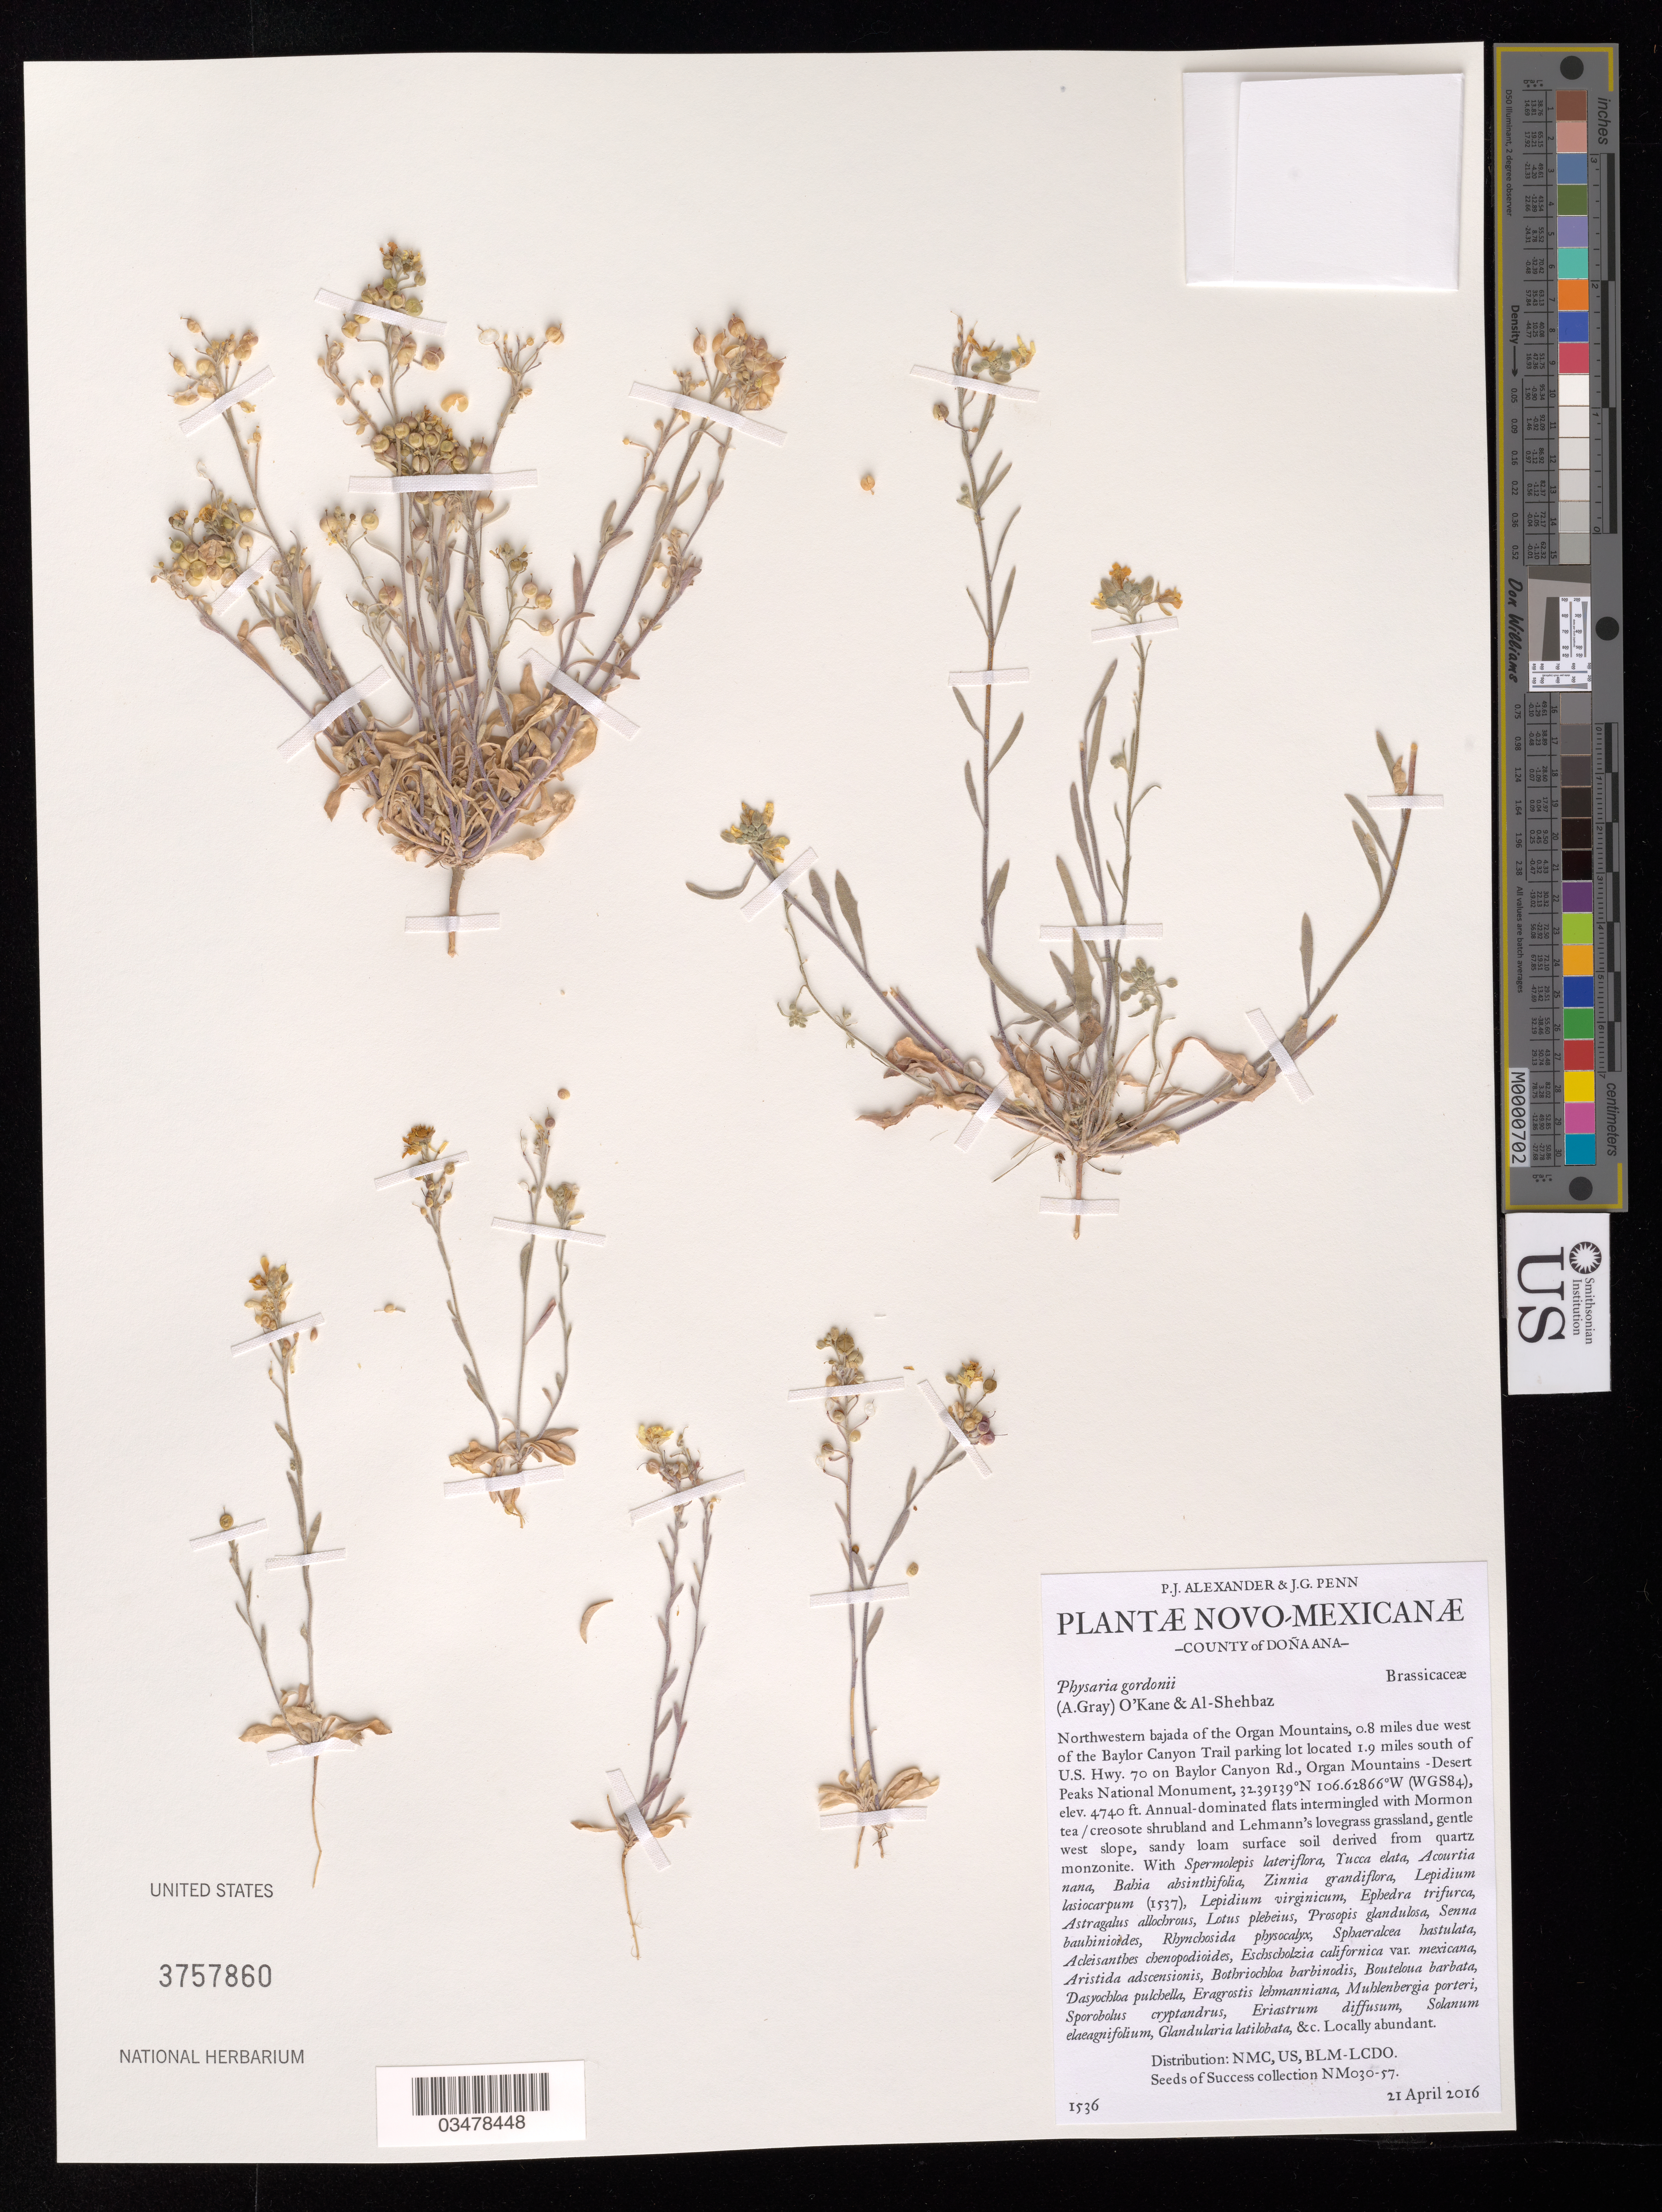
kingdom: Plantae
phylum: Tracheophyta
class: Magnoliopsida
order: Brassicales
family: Brassicaceae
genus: Lesquerella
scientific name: Lesquerella gordonii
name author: (A. Gray) S. Watson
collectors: P. Alexander & J. Penn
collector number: NM030-057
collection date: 2016-04-21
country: United States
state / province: New Mexico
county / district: Dona Ana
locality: Allotment 15013, Baylor Canyon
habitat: Annual-dominated flats intermingled with Mormon tea / creosote shrubland and Lehmann's lovegrass grassland. Ecological Site: Gravelly loam, R042XB035NM. With Yucca elata, Acourtia nana, Zinnia grandiflora, etc.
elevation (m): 1445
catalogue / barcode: US 3757860